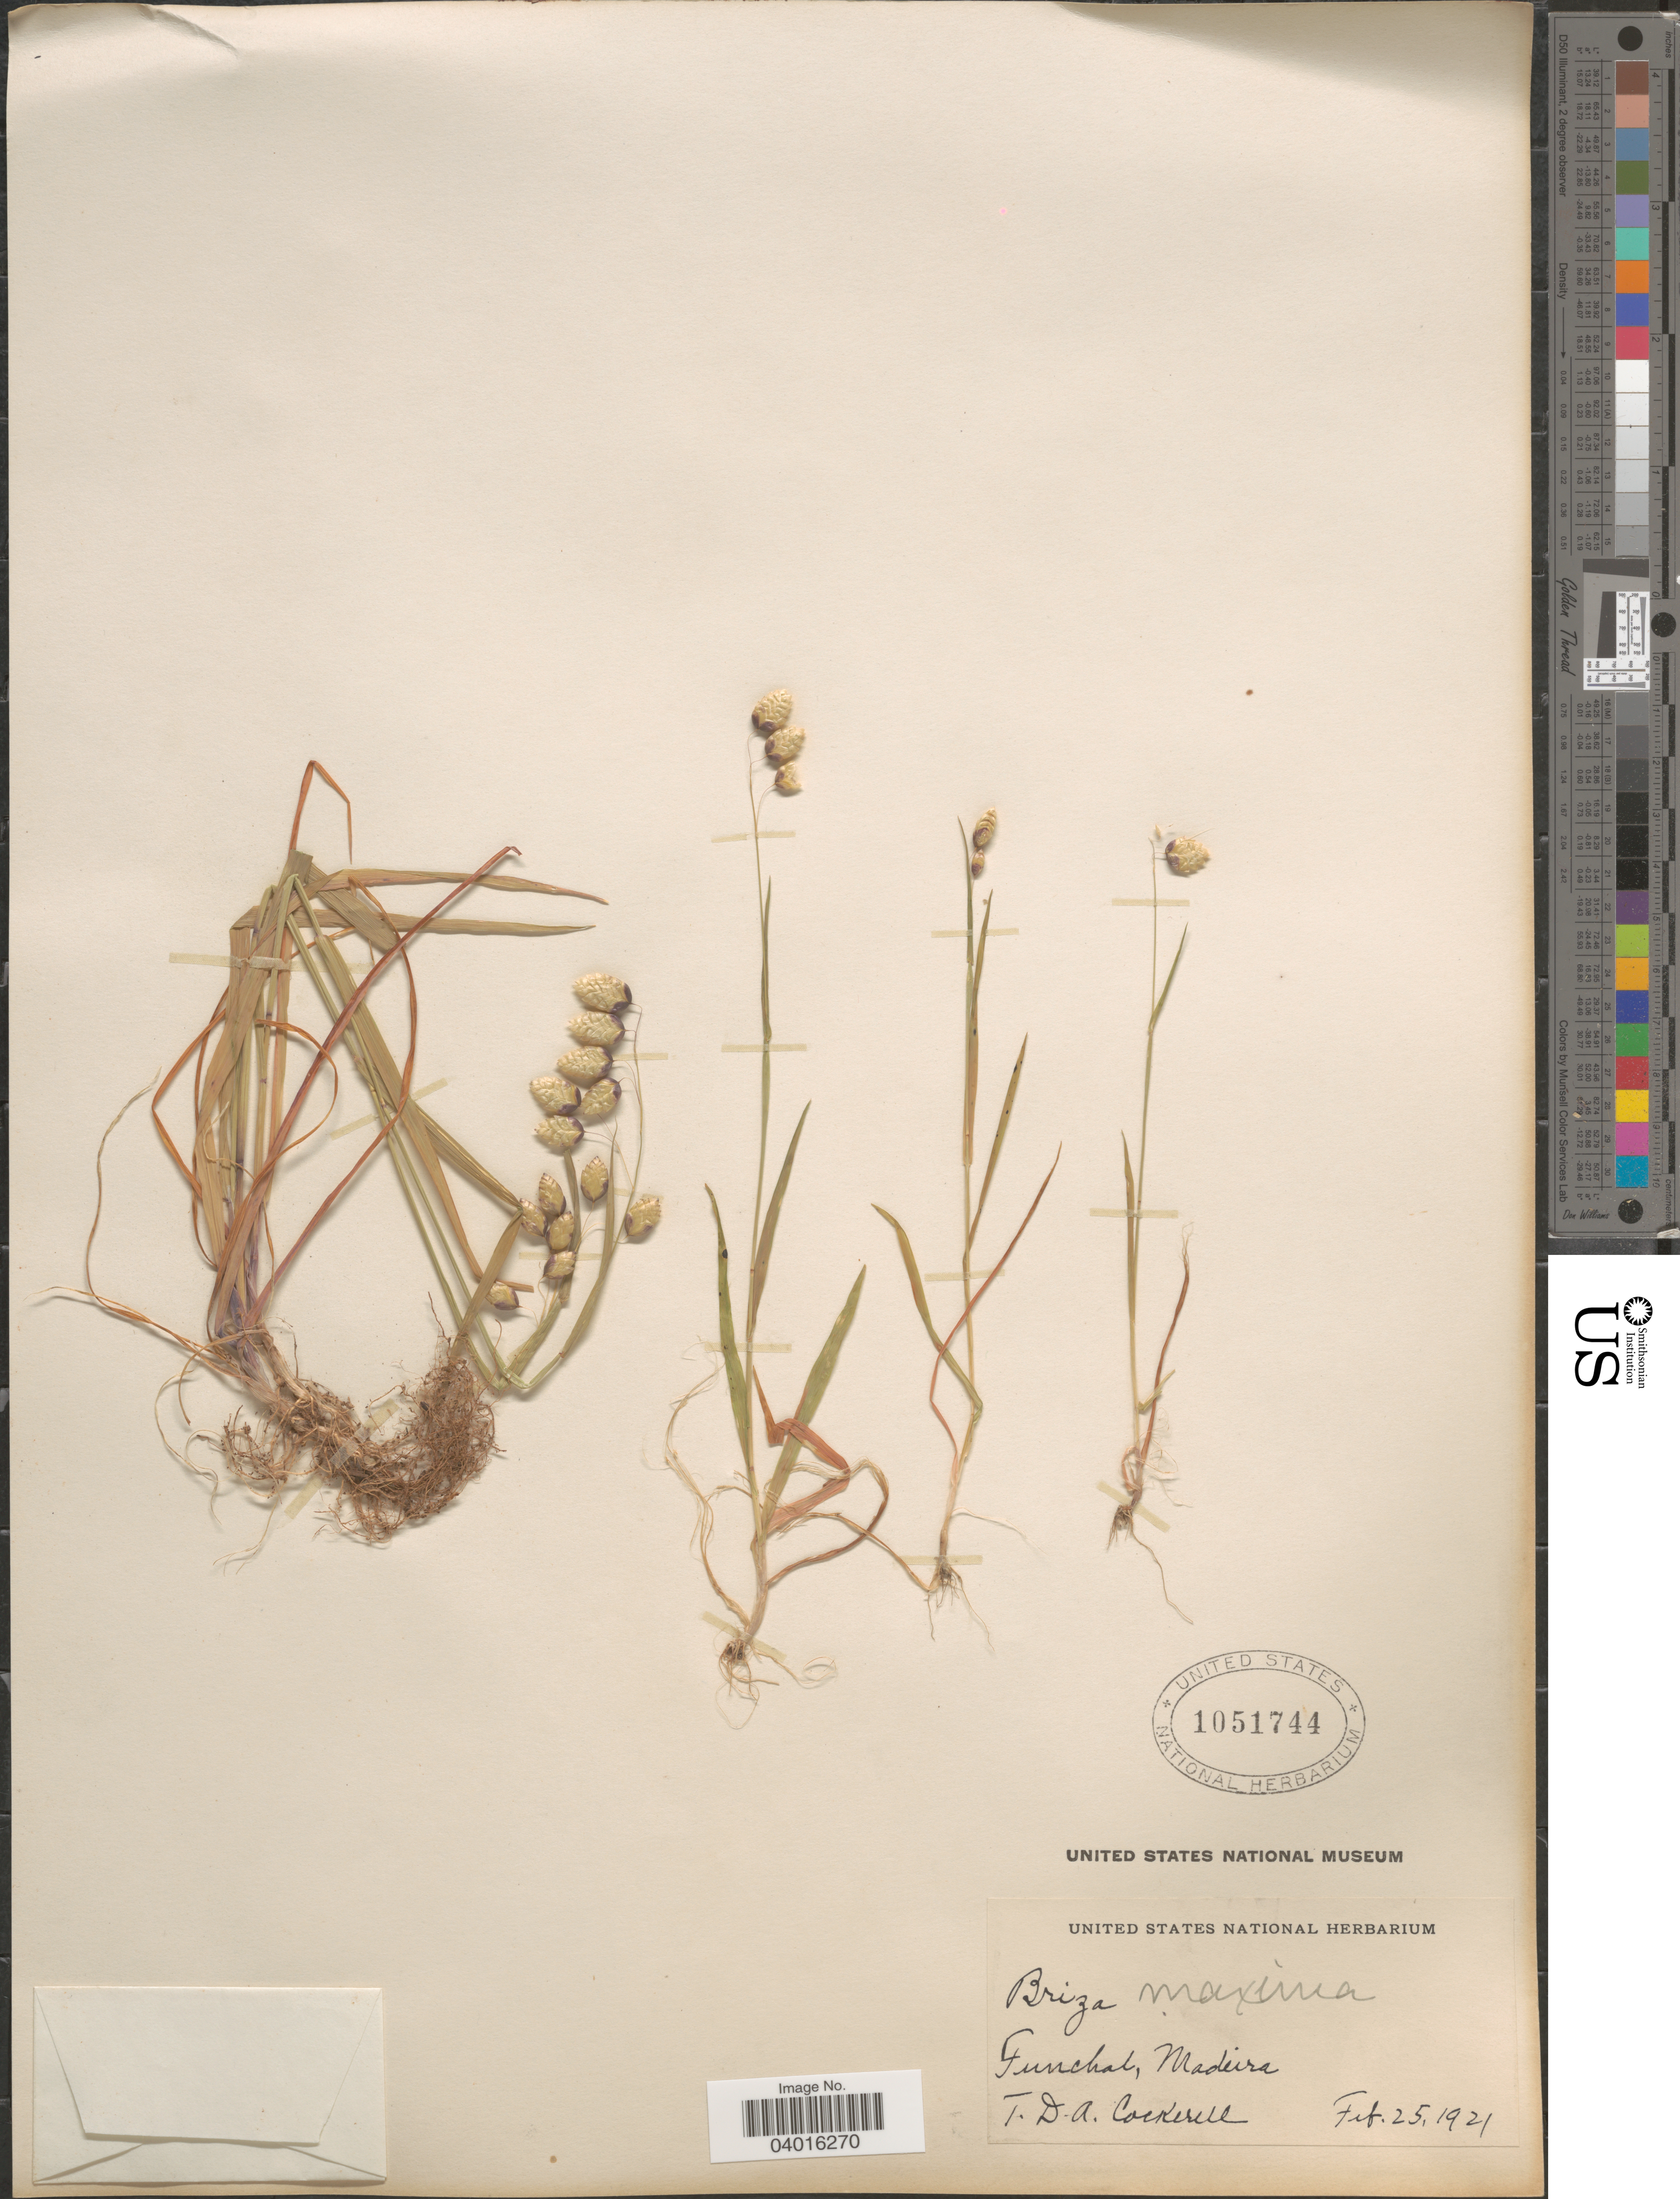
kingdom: Plantae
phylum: Tracheophyta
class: Liliopsida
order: Poales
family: Poaceae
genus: Briza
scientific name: Briza maxima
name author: L.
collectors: T. Cockerell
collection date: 1921-02-25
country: Portugal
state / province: Madeira (Aut. Reg.)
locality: Funchal, Madeira.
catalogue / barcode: US 1051744